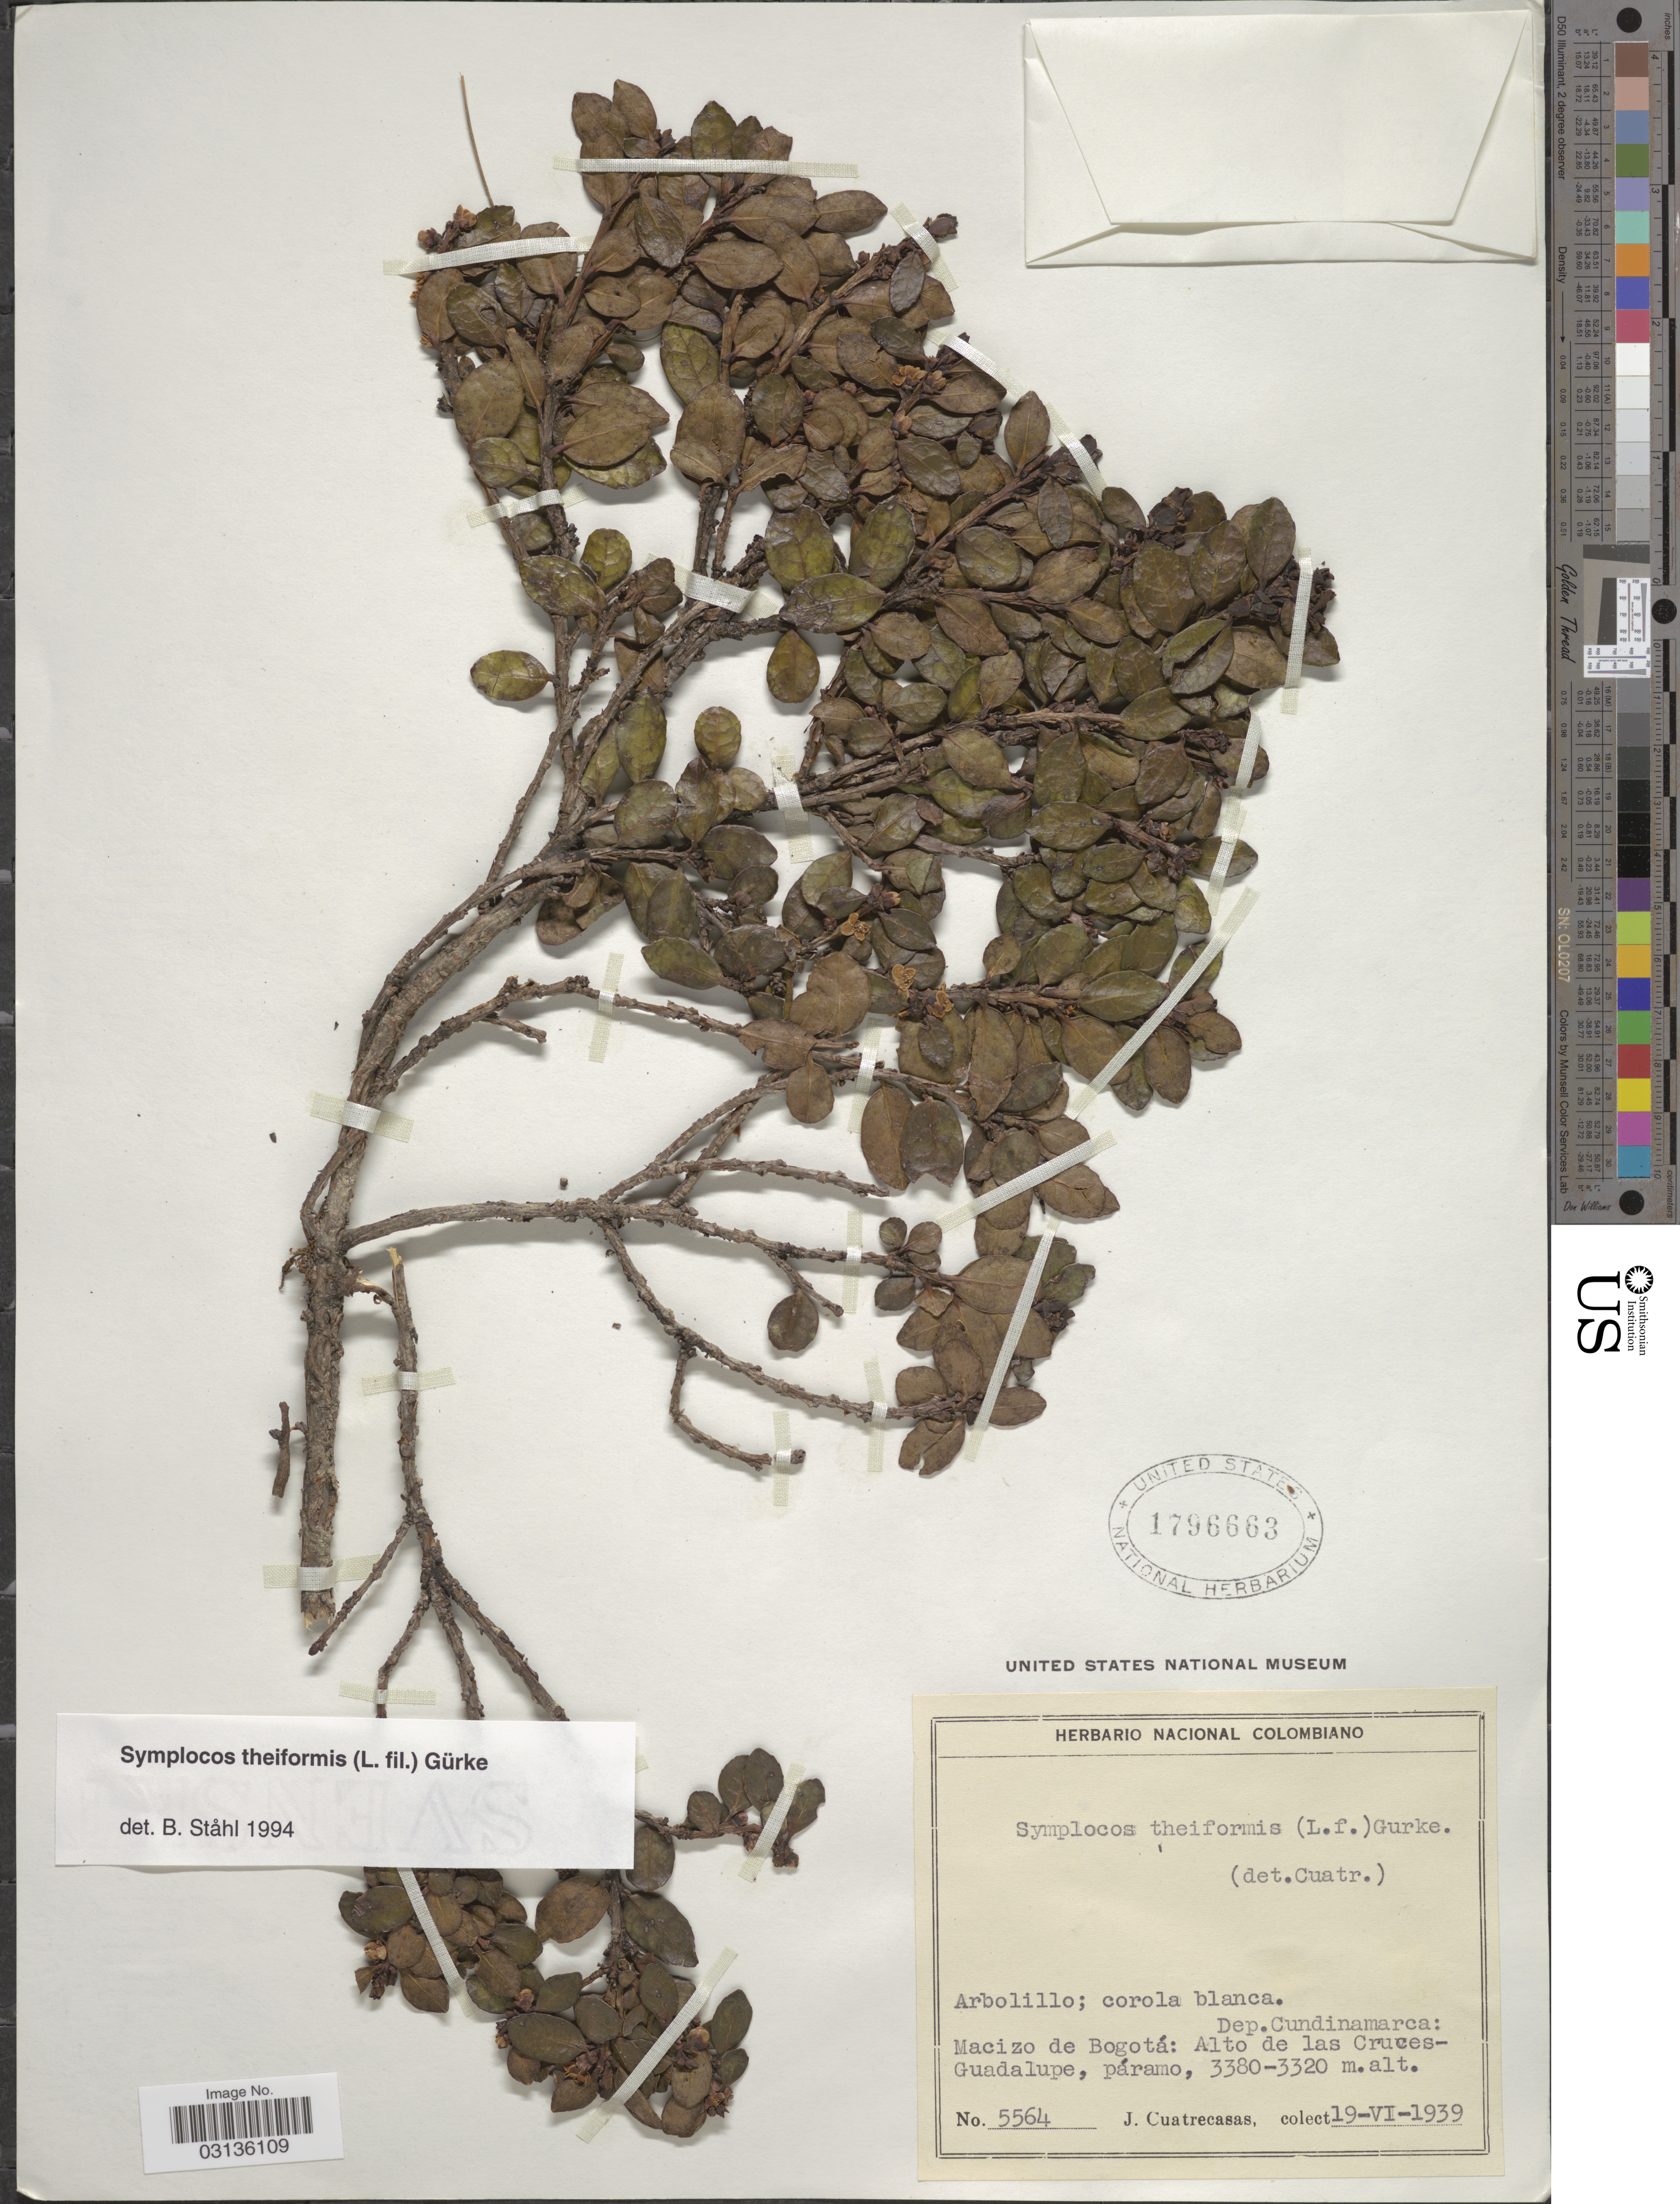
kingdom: Plantae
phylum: Tracheophyta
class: Magnoliopsida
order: Ericales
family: Symplocaceae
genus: Symplocos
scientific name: Symplocos theiformis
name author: (L. f.) Oken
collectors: J. Cuatrecasas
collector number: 5564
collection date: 1939-06-19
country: Colombia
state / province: Cundinamarca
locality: Dep. Cundinamarca: Macizo de Bogotá: Alto de las Cruces-Guadalupe, páramo.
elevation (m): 3320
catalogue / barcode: US 1796663